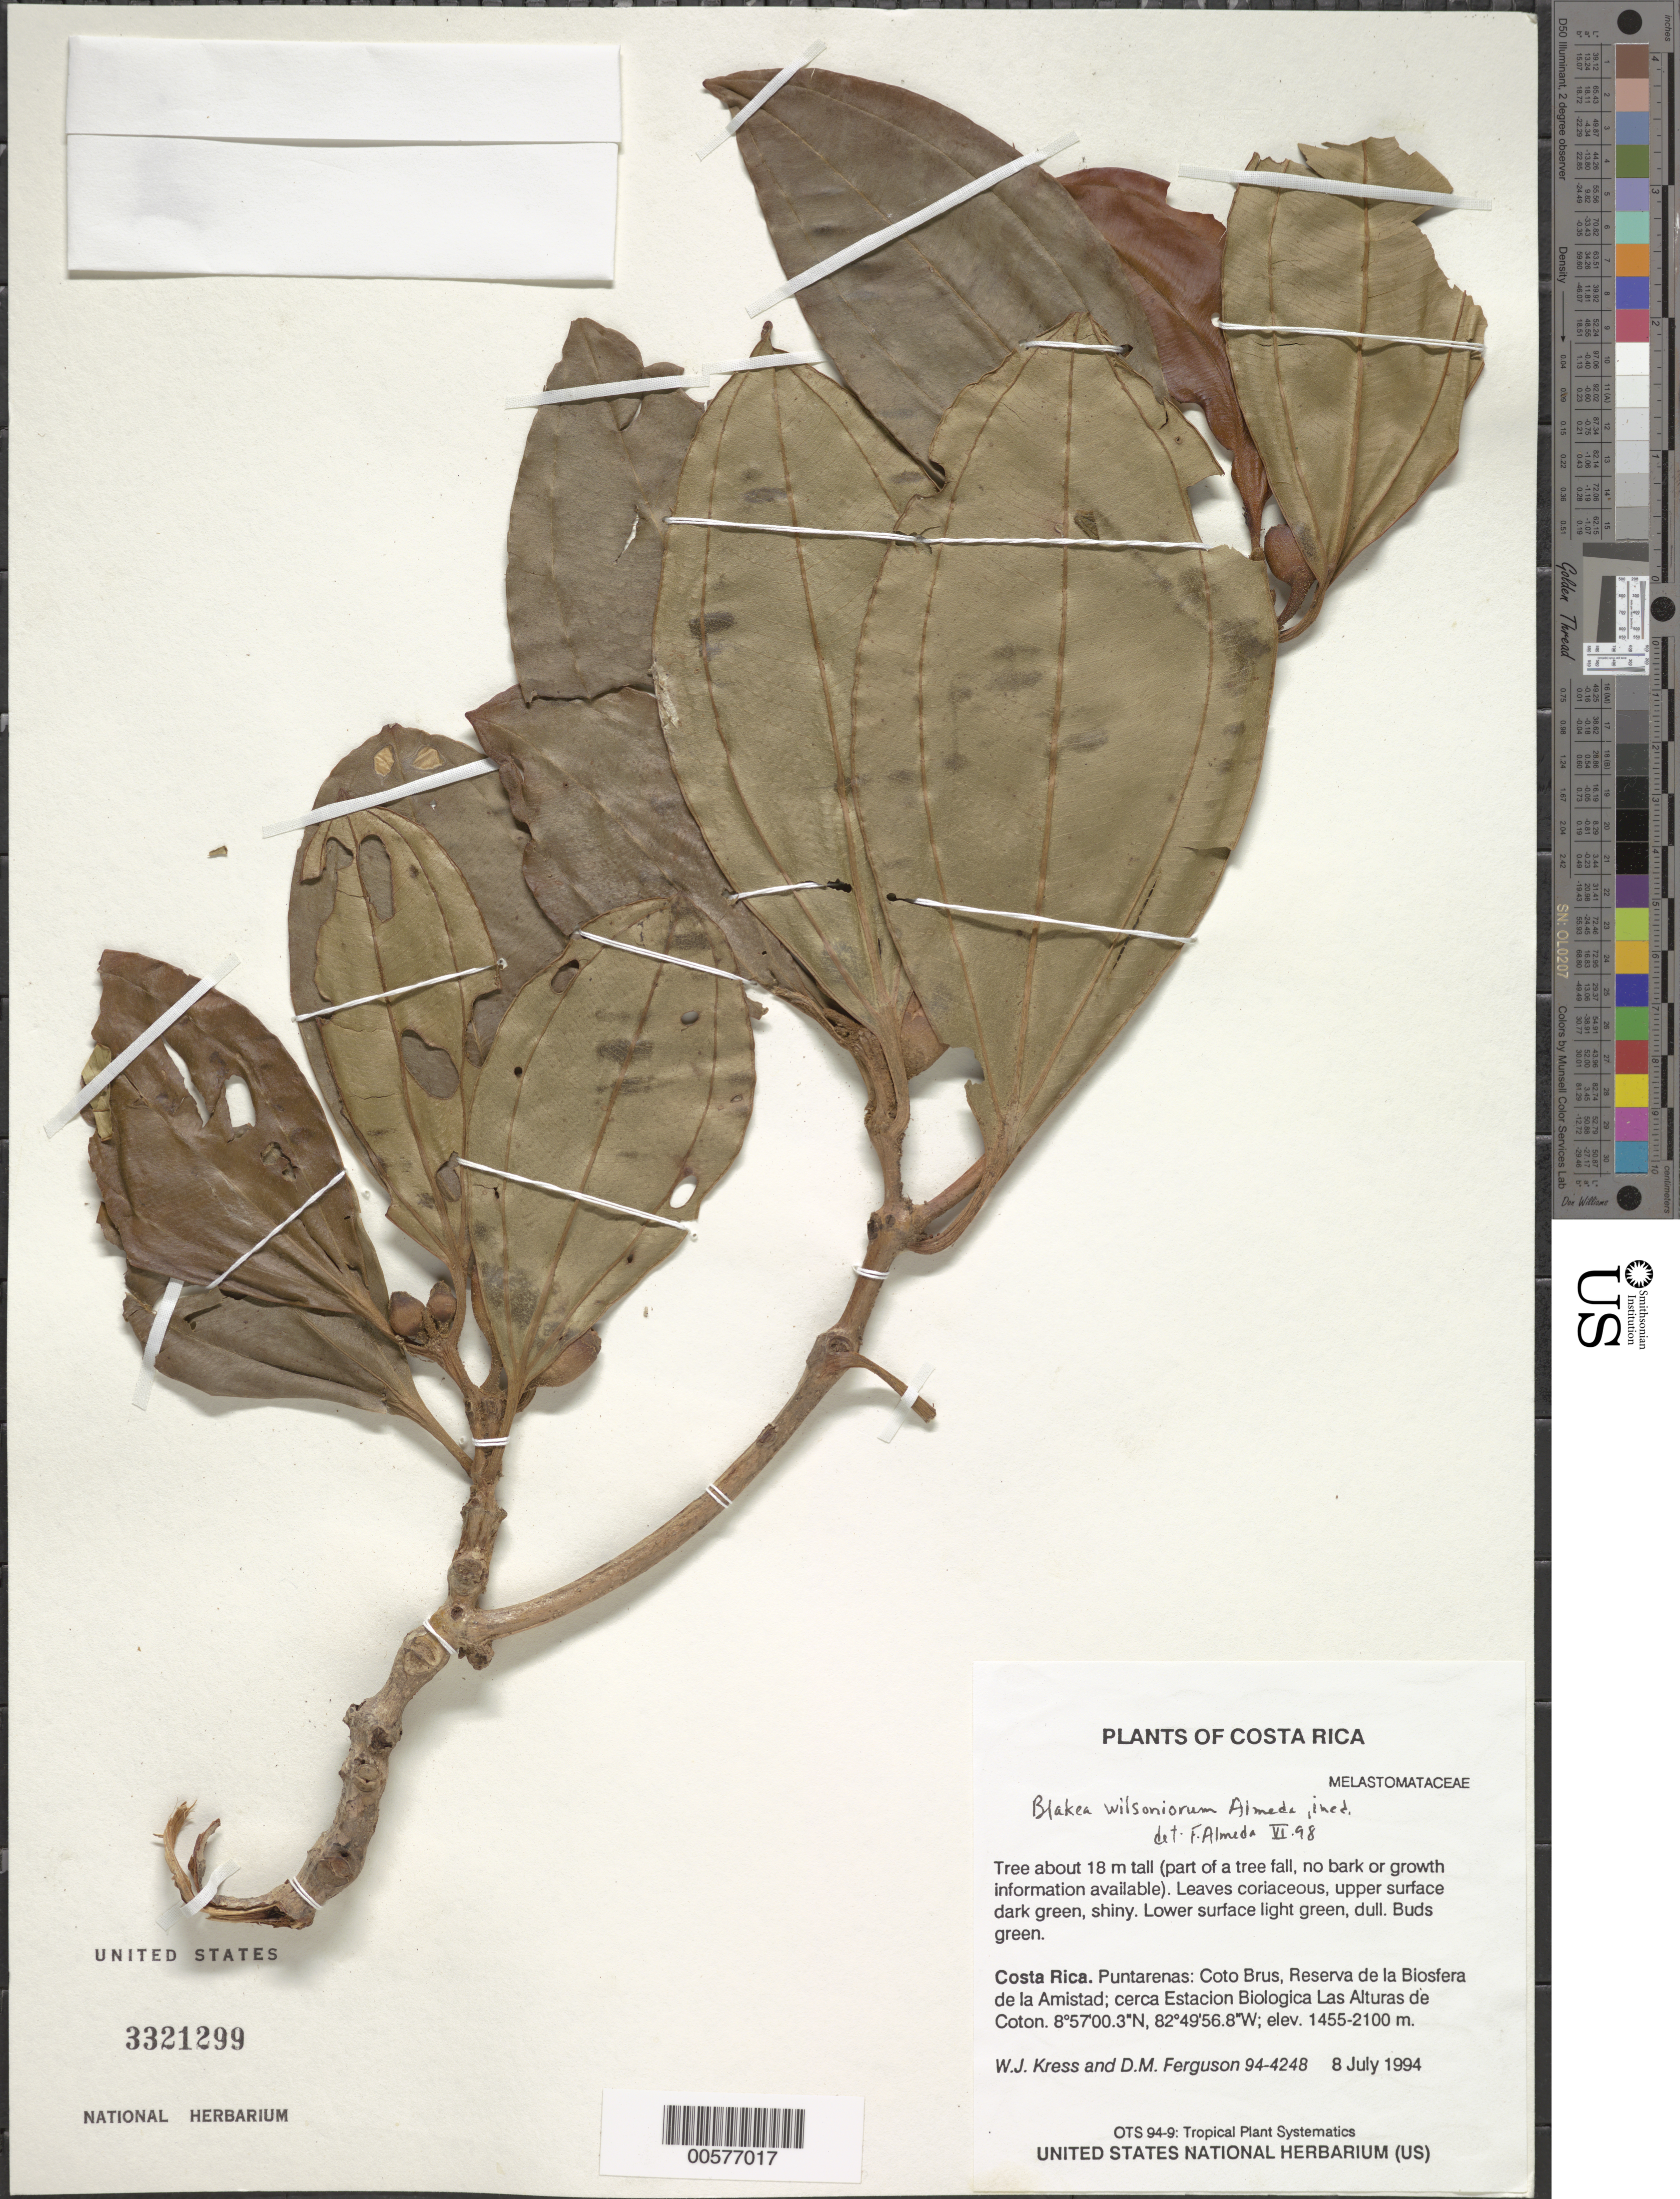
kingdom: Plantae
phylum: Tracheophyta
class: Magnoliopsida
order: Myrtales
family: Melastomataceae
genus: Blakea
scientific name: Blakea wilsoniorum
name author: Almeda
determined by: Almeda, F.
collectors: W. J. Kress & D. M. Ferguson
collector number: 94-4248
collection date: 1994-07-08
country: Costa Rica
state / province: Puntarenas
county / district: Coto Brus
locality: Reserva de la Biosfera de la Amistad; close to Las Alturas de Coton Biological Station.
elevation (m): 1455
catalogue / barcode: US 3321299